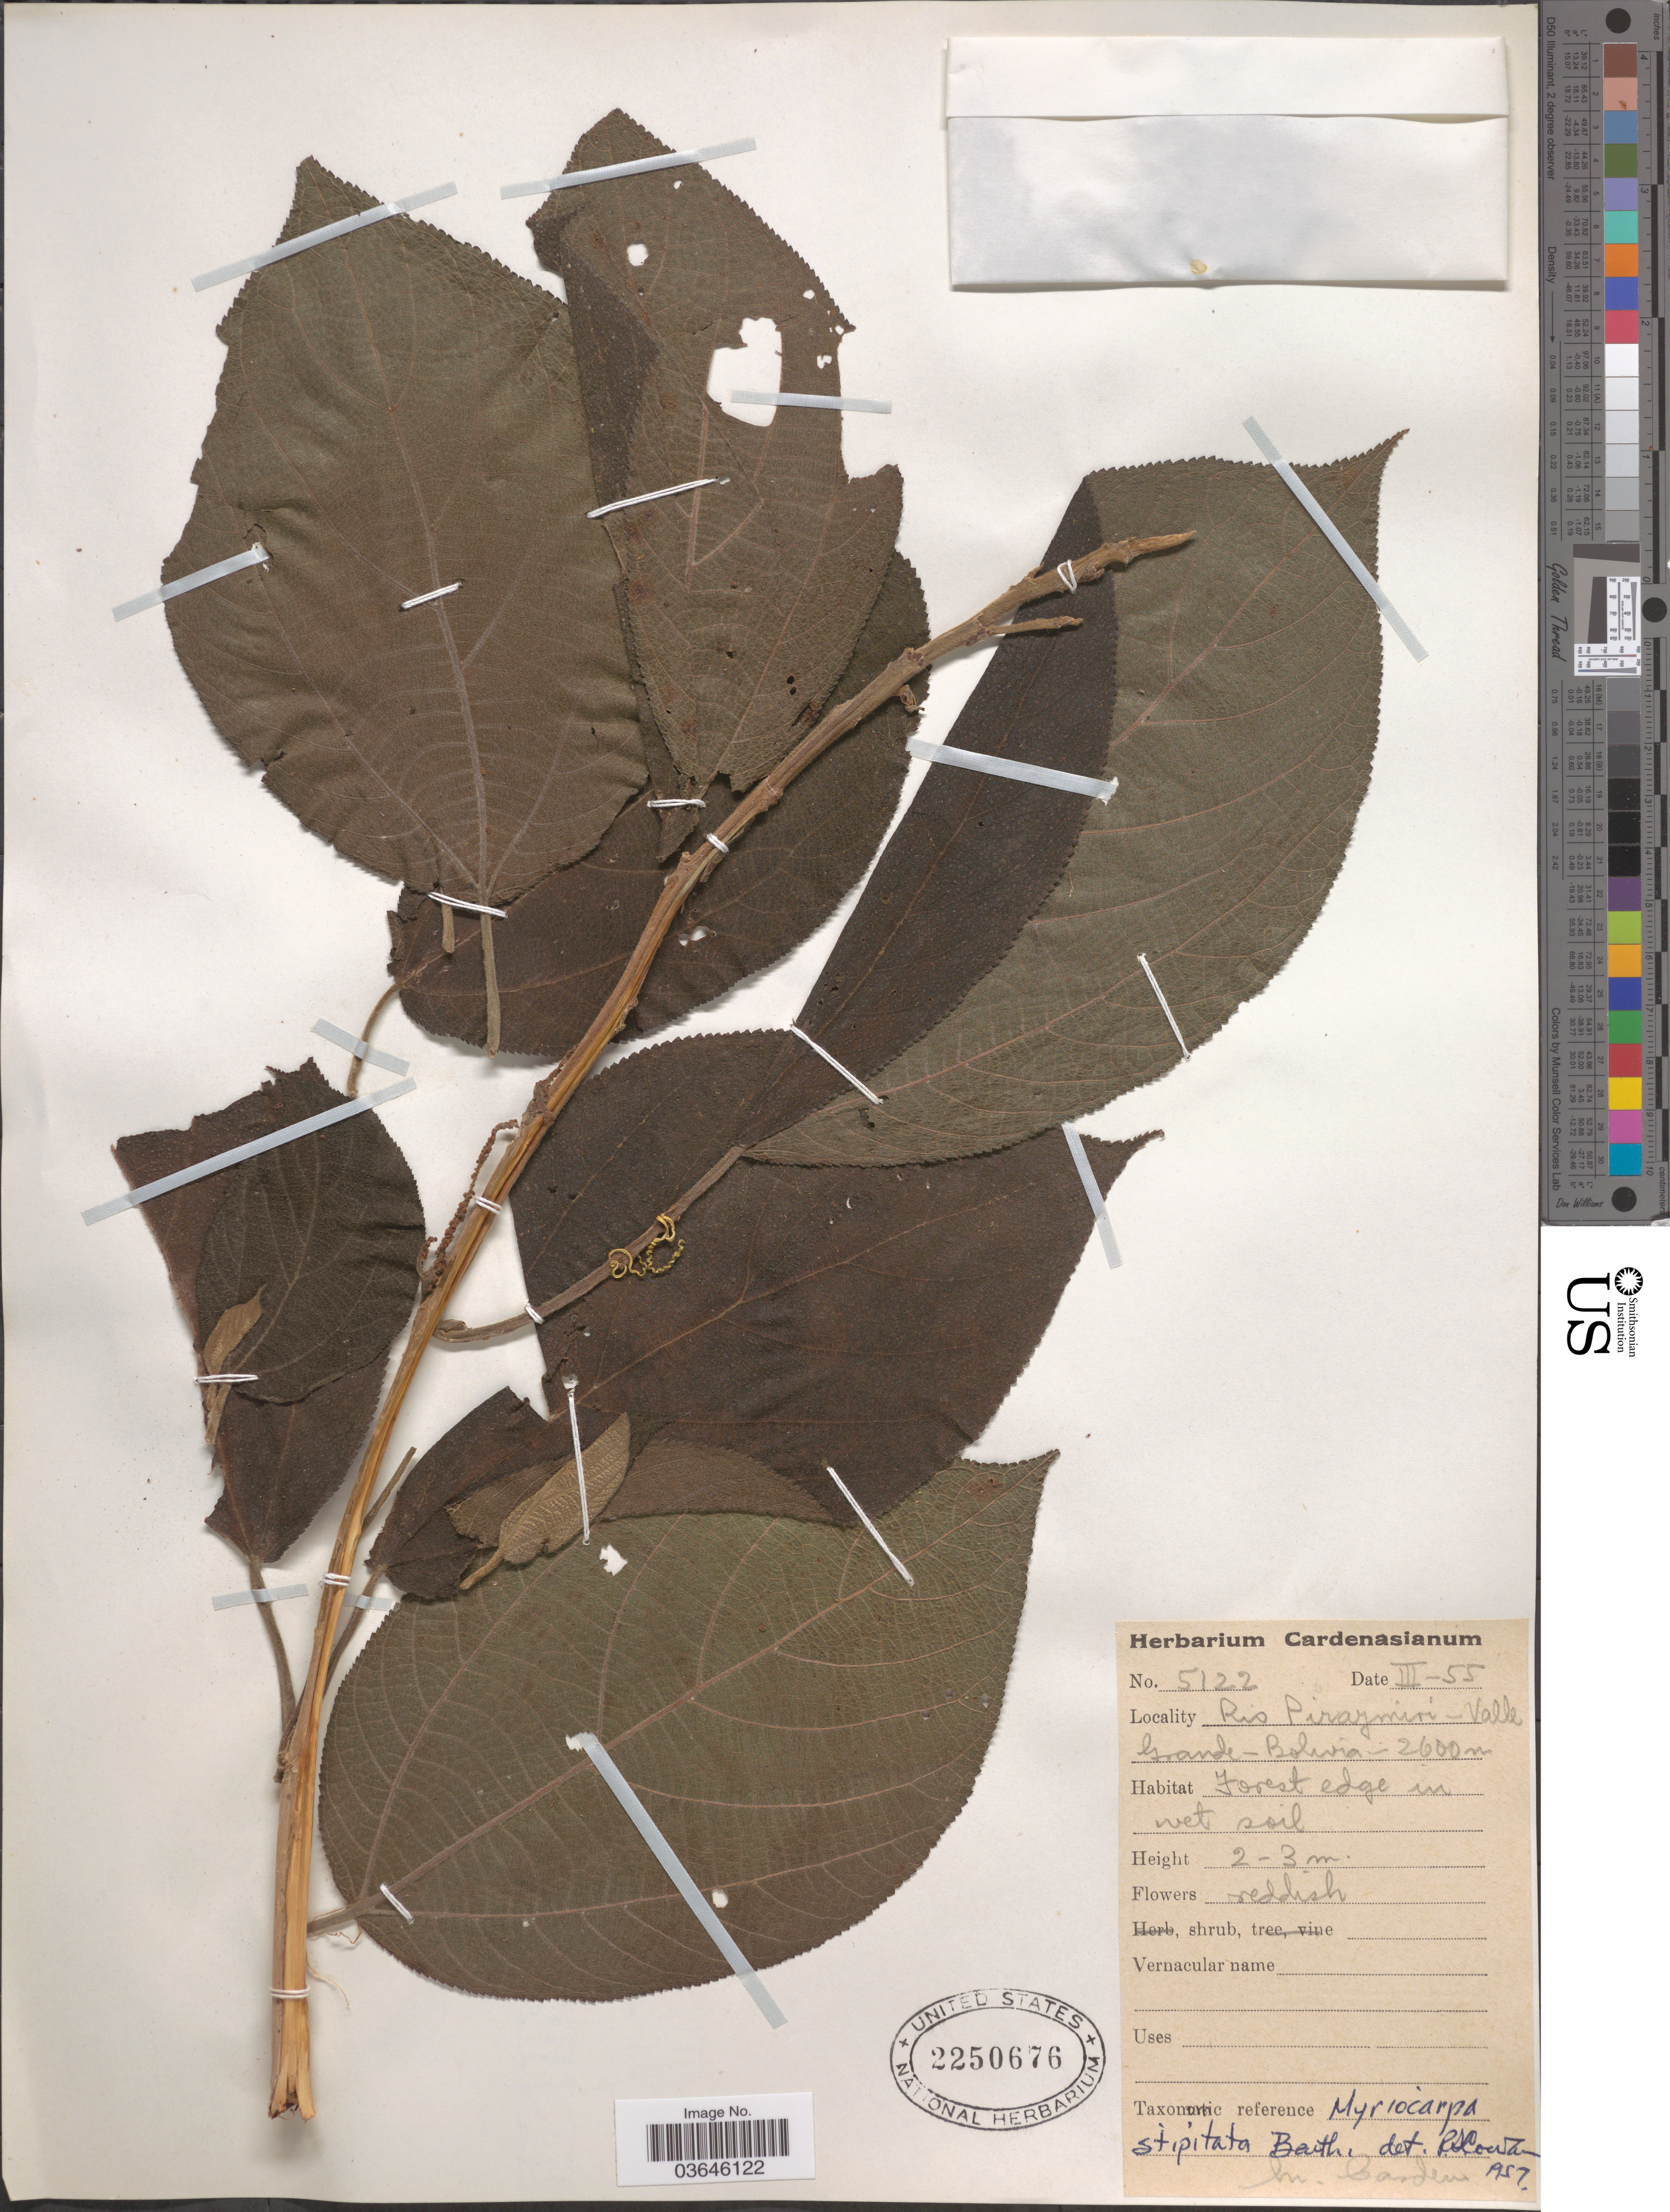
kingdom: Plantae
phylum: Tracheophyta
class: Magnoliopsida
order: Rosales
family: Urticaceae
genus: Myriocarpa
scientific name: Myriocarpa stipitata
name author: Benth.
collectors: M. Cárdenas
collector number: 5122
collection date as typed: Transcribed d/m/y: /3/55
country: Bolivia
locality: Rio Piraymiri - Valle Grande.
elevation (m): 2600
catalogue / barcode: US 2250676